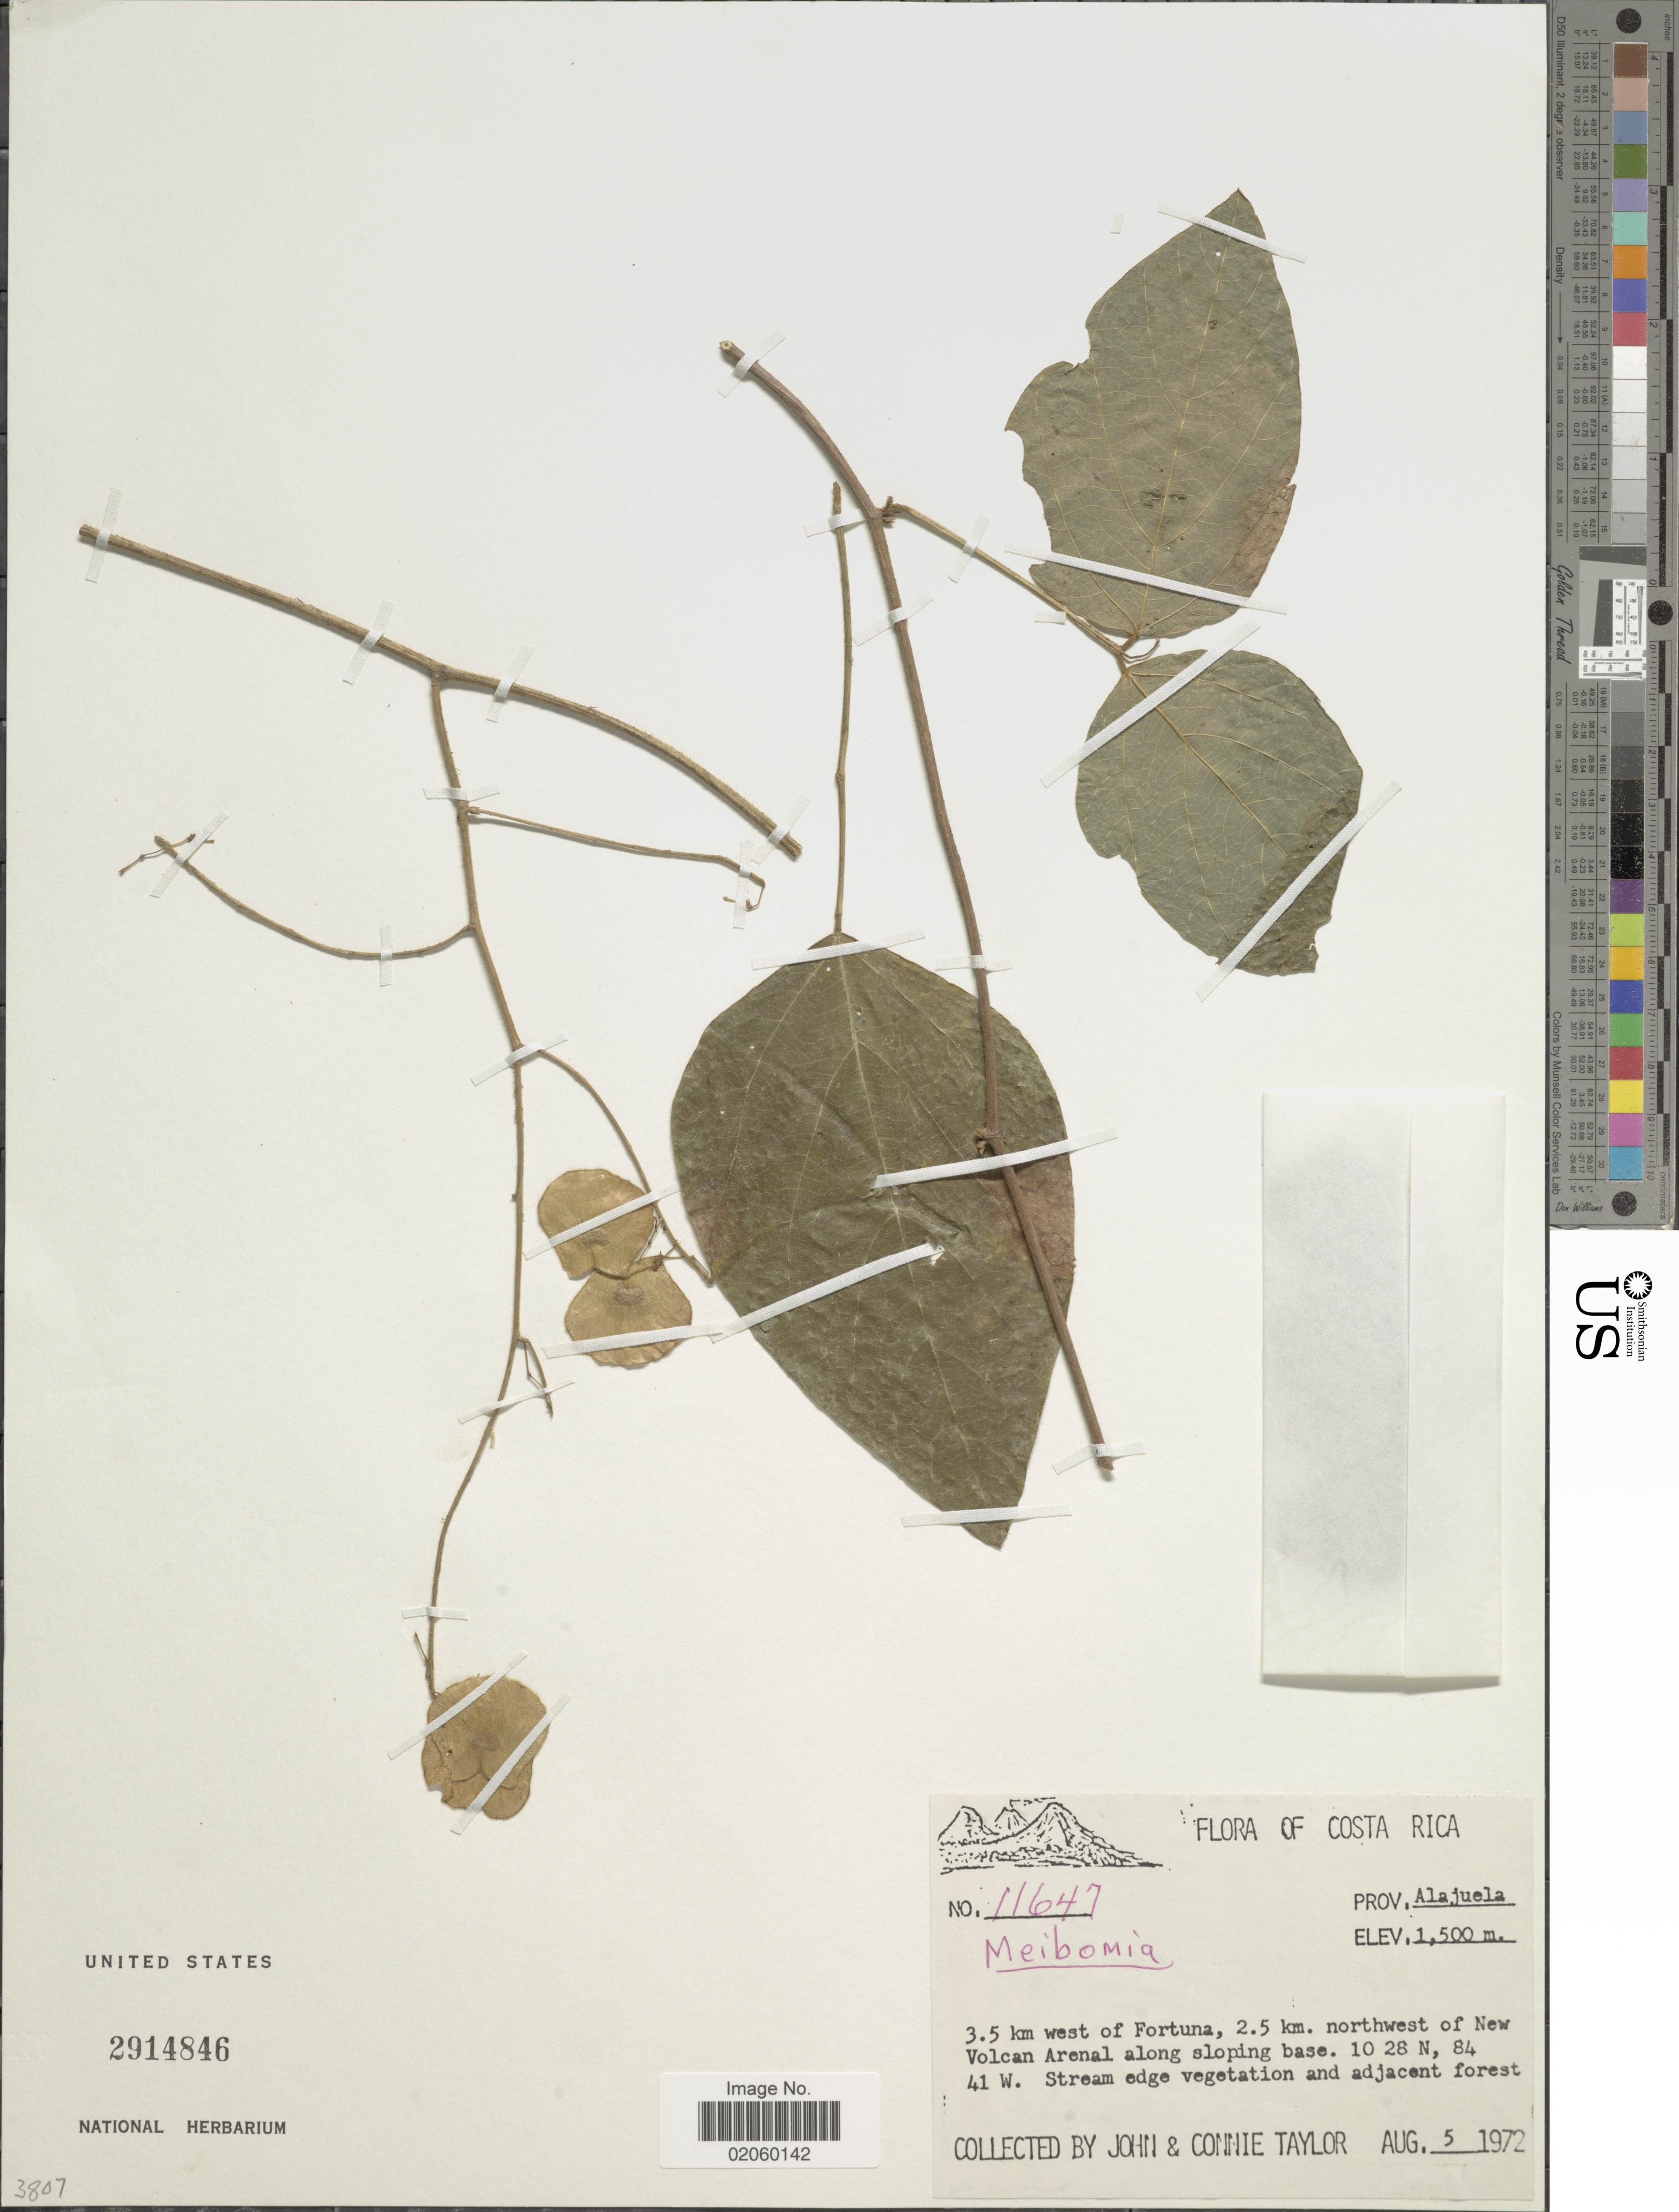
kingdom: Plantae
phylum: Tracheophyta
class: Magnoliopsida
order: Fabales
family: Fabaceae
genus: Desmodium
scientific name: Desmodium sp.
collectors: J. Taylor & C. Taylor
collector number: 11647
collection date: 1972-08-05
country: Costa Rica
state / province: Alajuela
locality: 3.5 km west of Fortuna, 2.5 km northwest of New Volcan Arenal along sloping base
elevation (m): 1500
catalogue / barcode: US 2914846